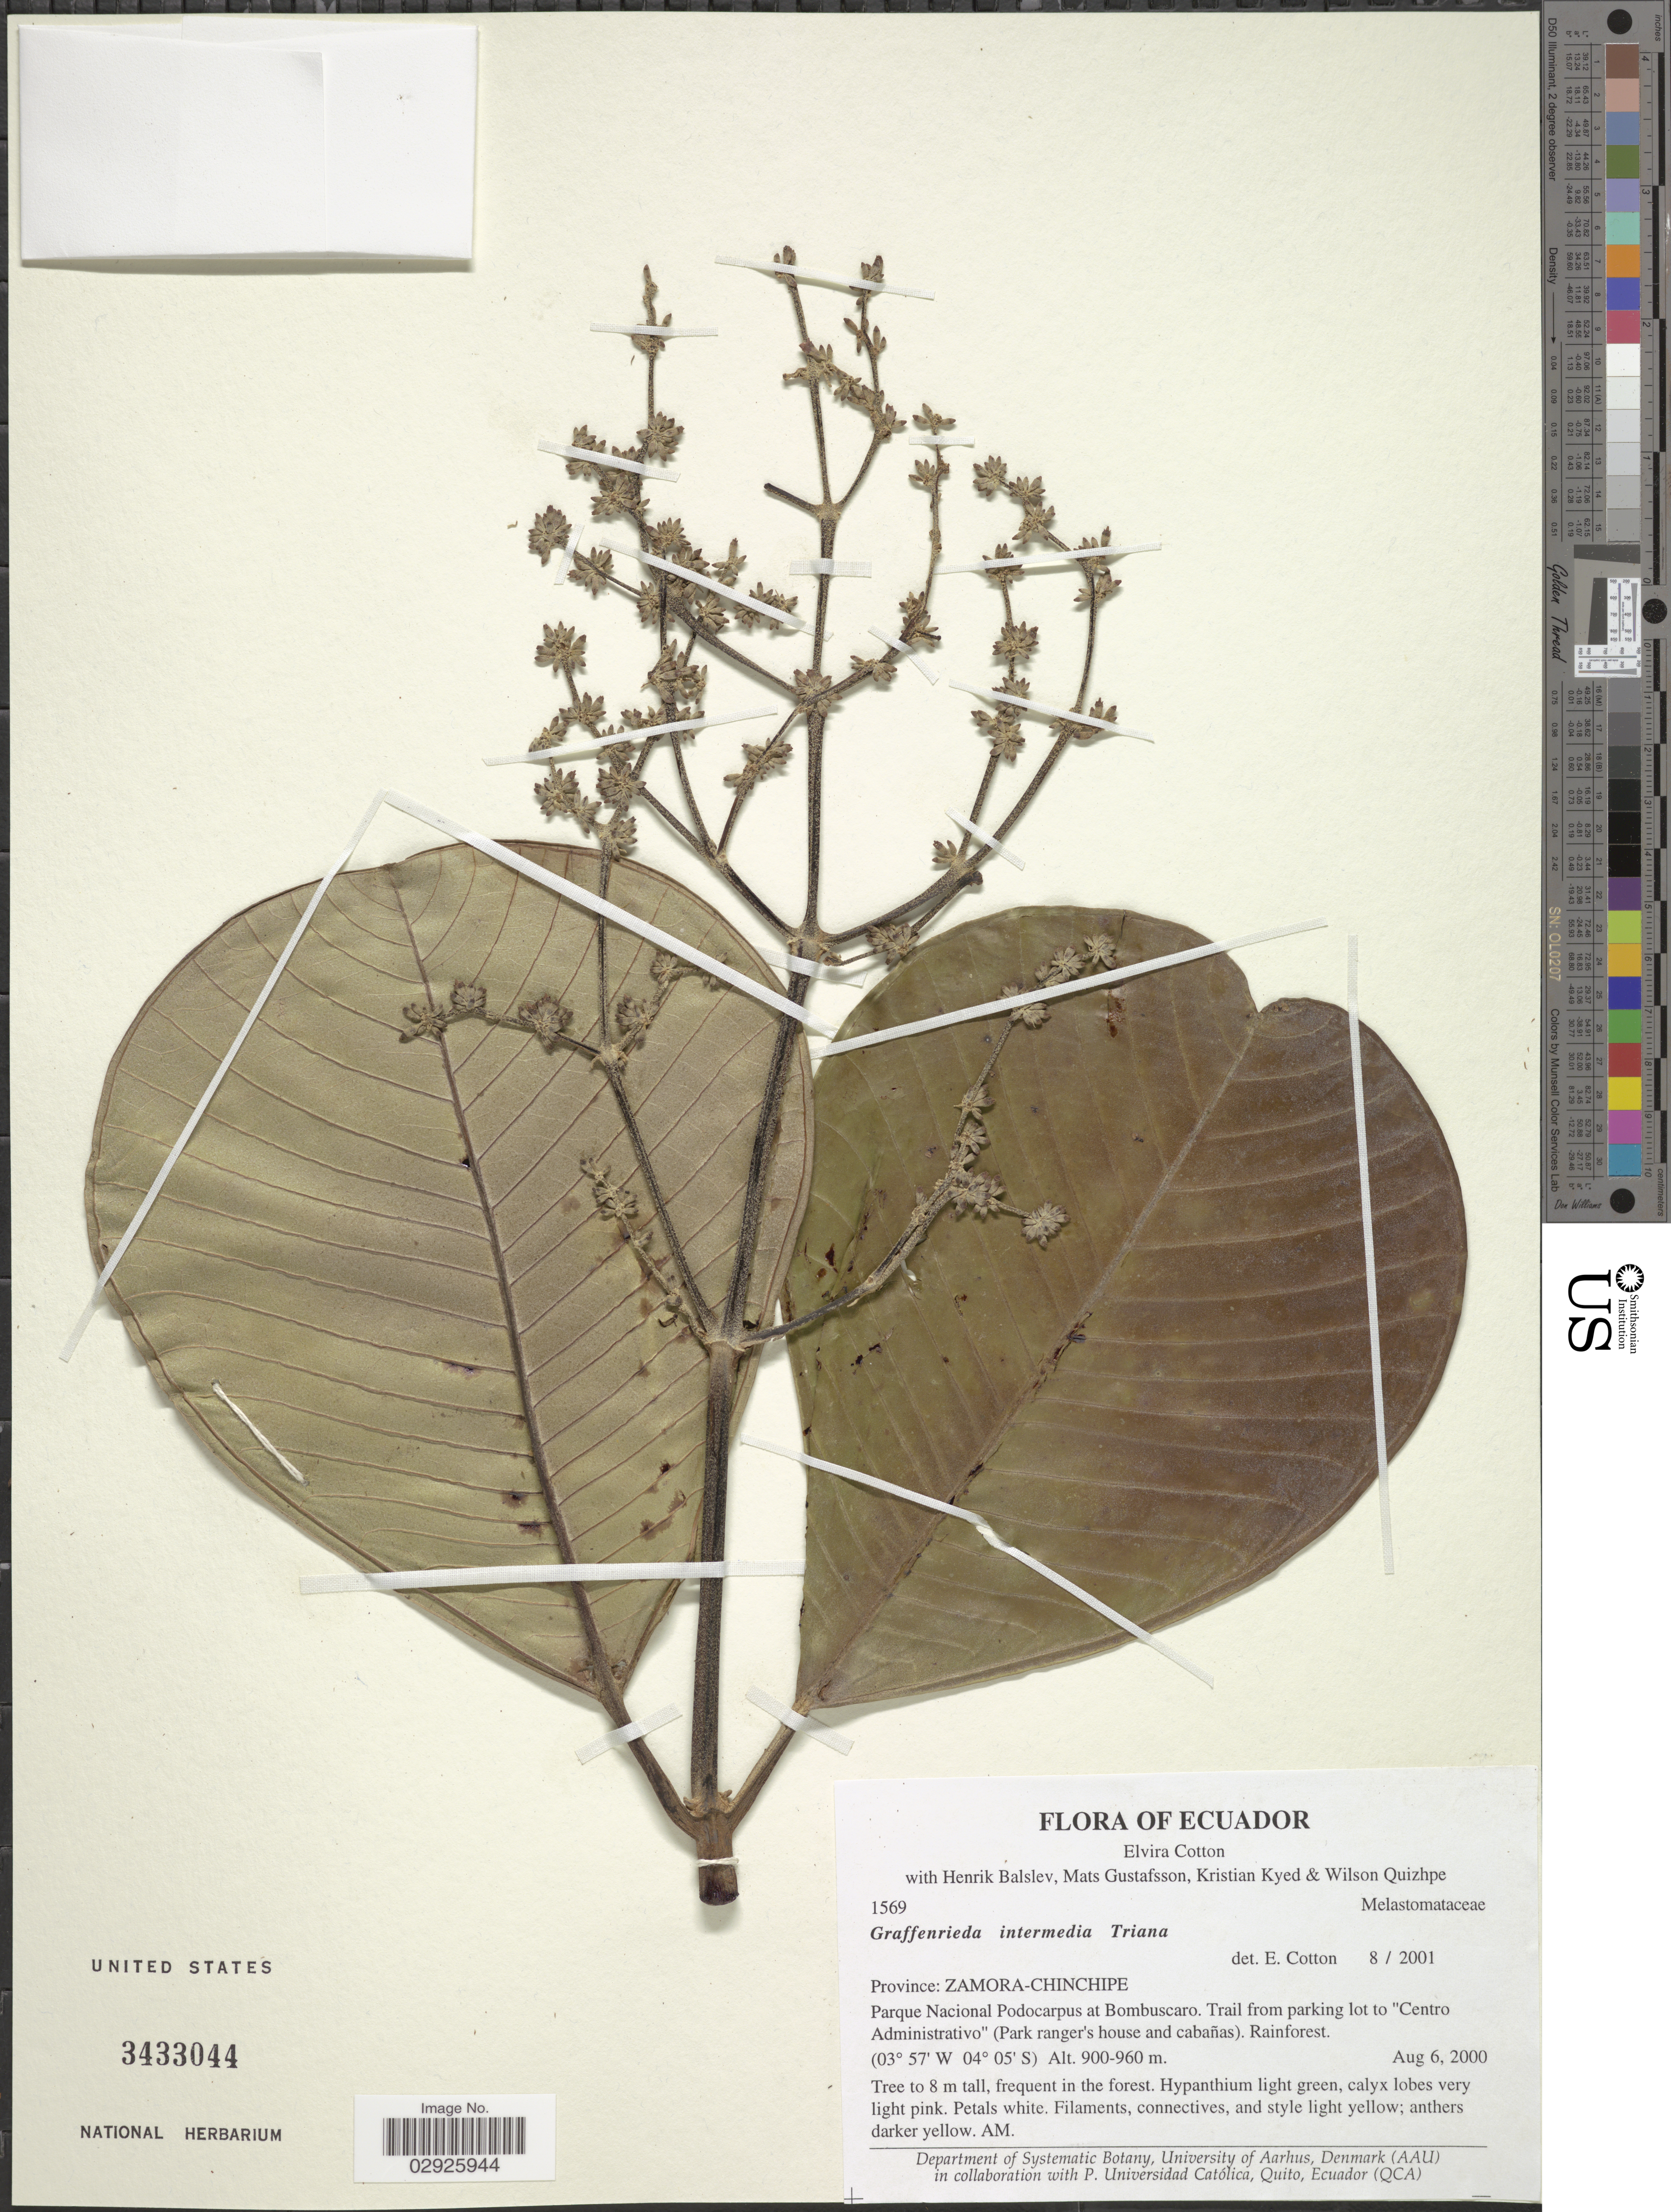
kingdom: Plantae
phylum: Tracheophyta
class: Magnoliopsida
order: Myrtales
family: Melastomataceae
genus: Graffenrieda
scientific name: Graffenrieda miconioides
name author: Naudin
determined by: Murillo, J. S.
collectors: E. Cotton, H. Balslev, M. H. Gustafsson, K. Kyed & W. Quizhpe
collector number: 1569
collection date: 2000-08-06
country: Ecuador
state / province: Zamora-Chinchipe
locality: Parque Nacional Podocarpus at Bombuscaro. Trail from parking lot to "Centro Administrativo" (Park ranger's house and cabañas).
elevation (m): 900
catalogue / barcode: US 3433044